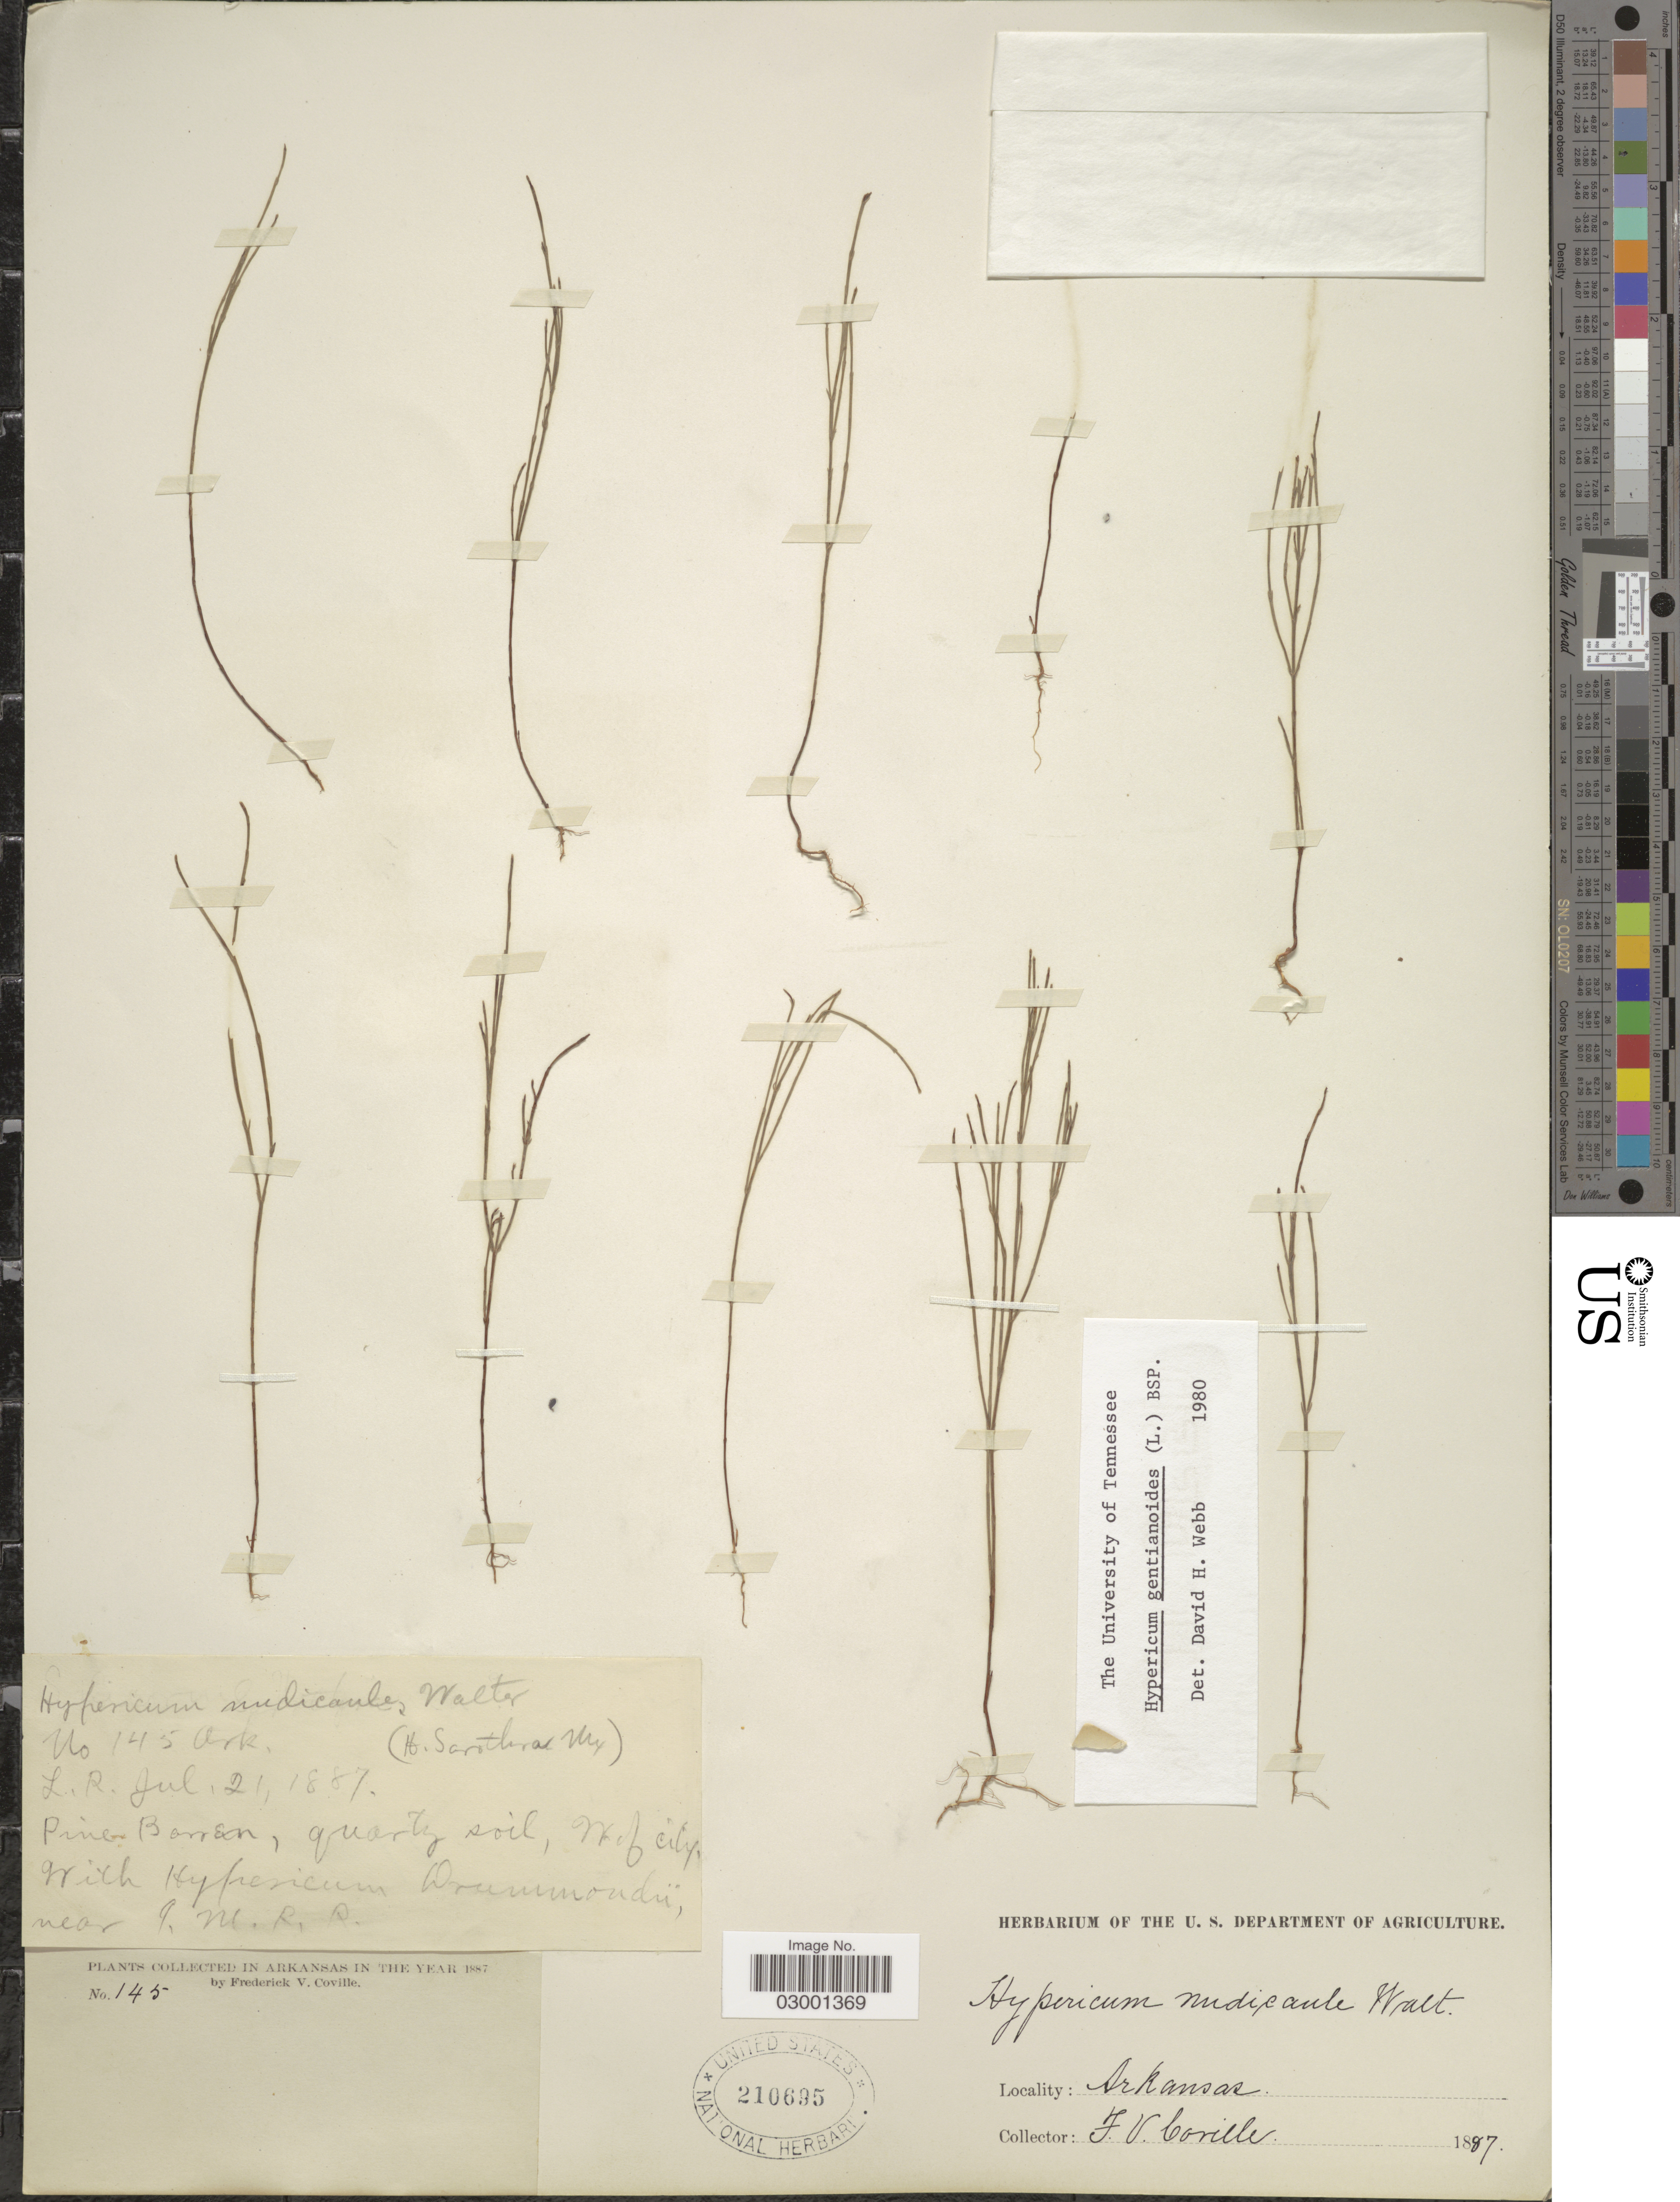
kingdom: Plantae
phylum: Tracheophyta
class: Magnoliopsida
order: Malpighiales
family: Hypericaceae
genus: Hypericum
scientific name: Hypericum gentianoides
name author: (L.) Britton, Stearns & Poggenb.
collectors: F. V. Coville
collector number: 145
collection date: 1887-07-21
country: United States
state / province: Arkansas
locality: Pine Barren, quartz soil, W. of City.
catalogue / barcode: US 210695